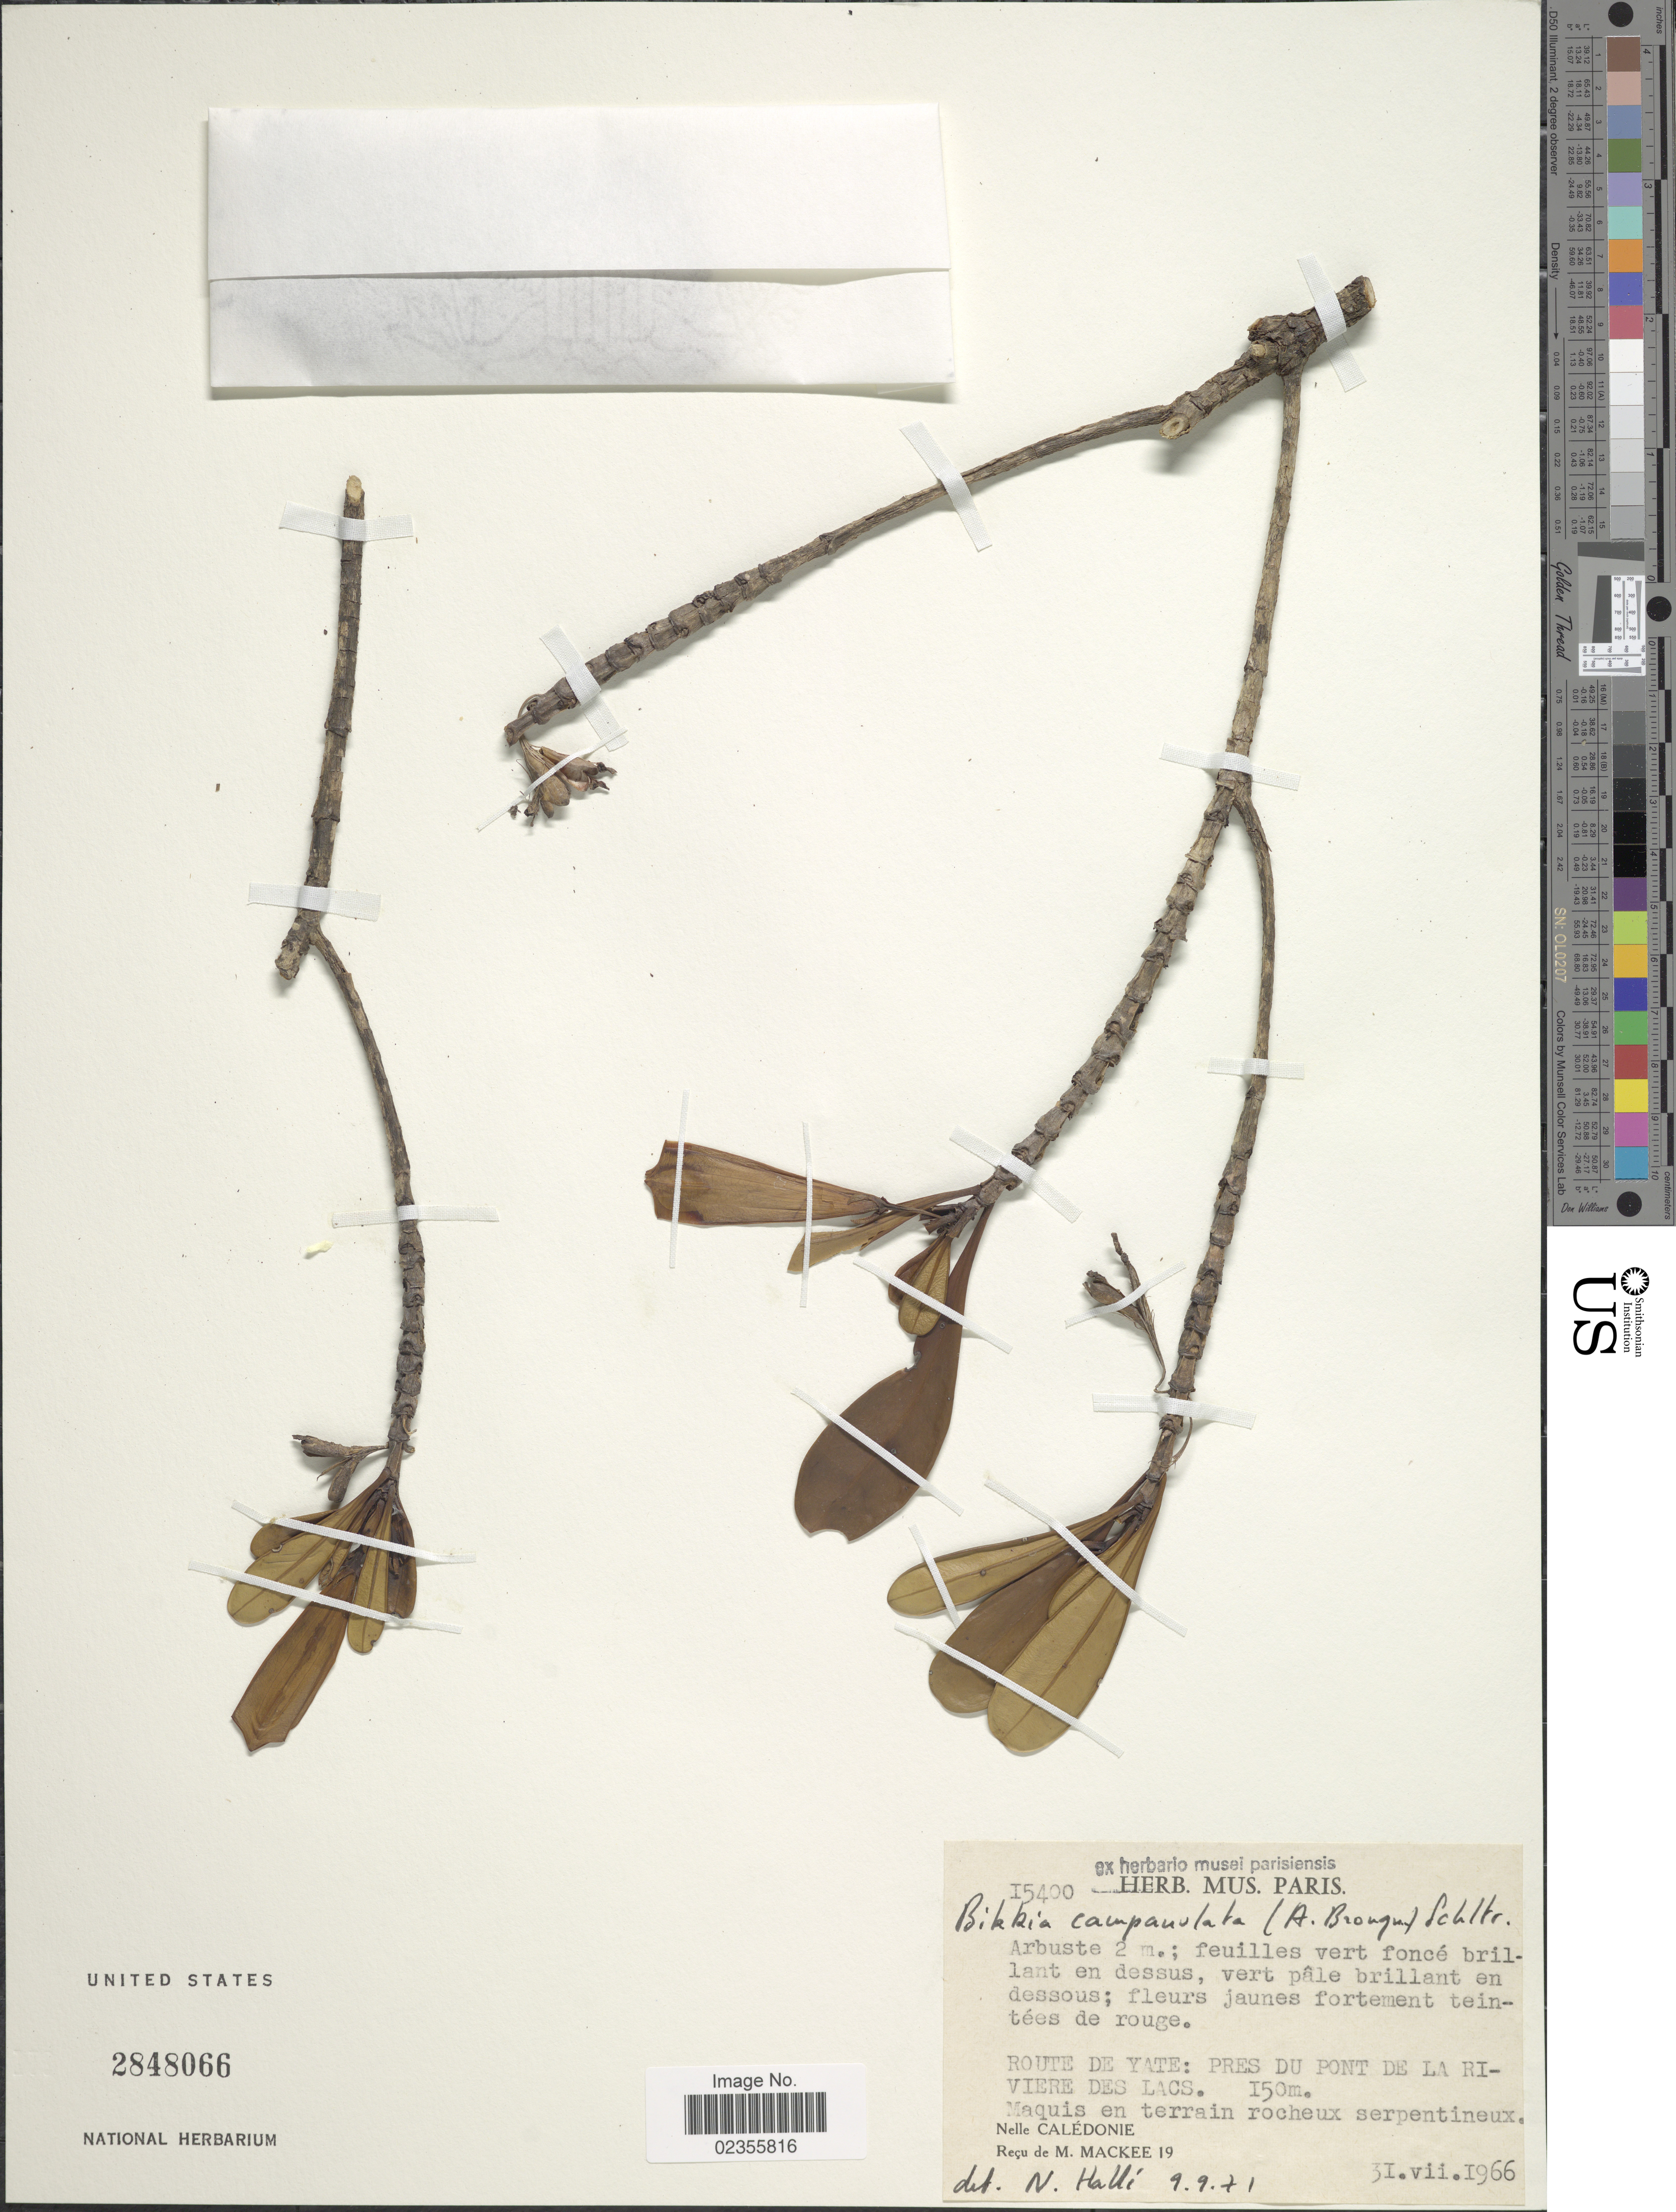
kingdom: Plantae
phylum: Tracheophyta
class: Magnoliopsida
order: Gentianales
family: Rubiaceae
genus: Bikkia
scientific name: Bikkia campanulata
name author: (Brongn.) Schltr.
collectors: M. Mackee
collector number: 15400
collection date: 1966-07-31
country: New Caledonia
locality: Route de Yate: pres du pont de La Riviere des Lacs, Nelle Caledonie.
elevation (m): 150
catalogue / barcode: US 2848066